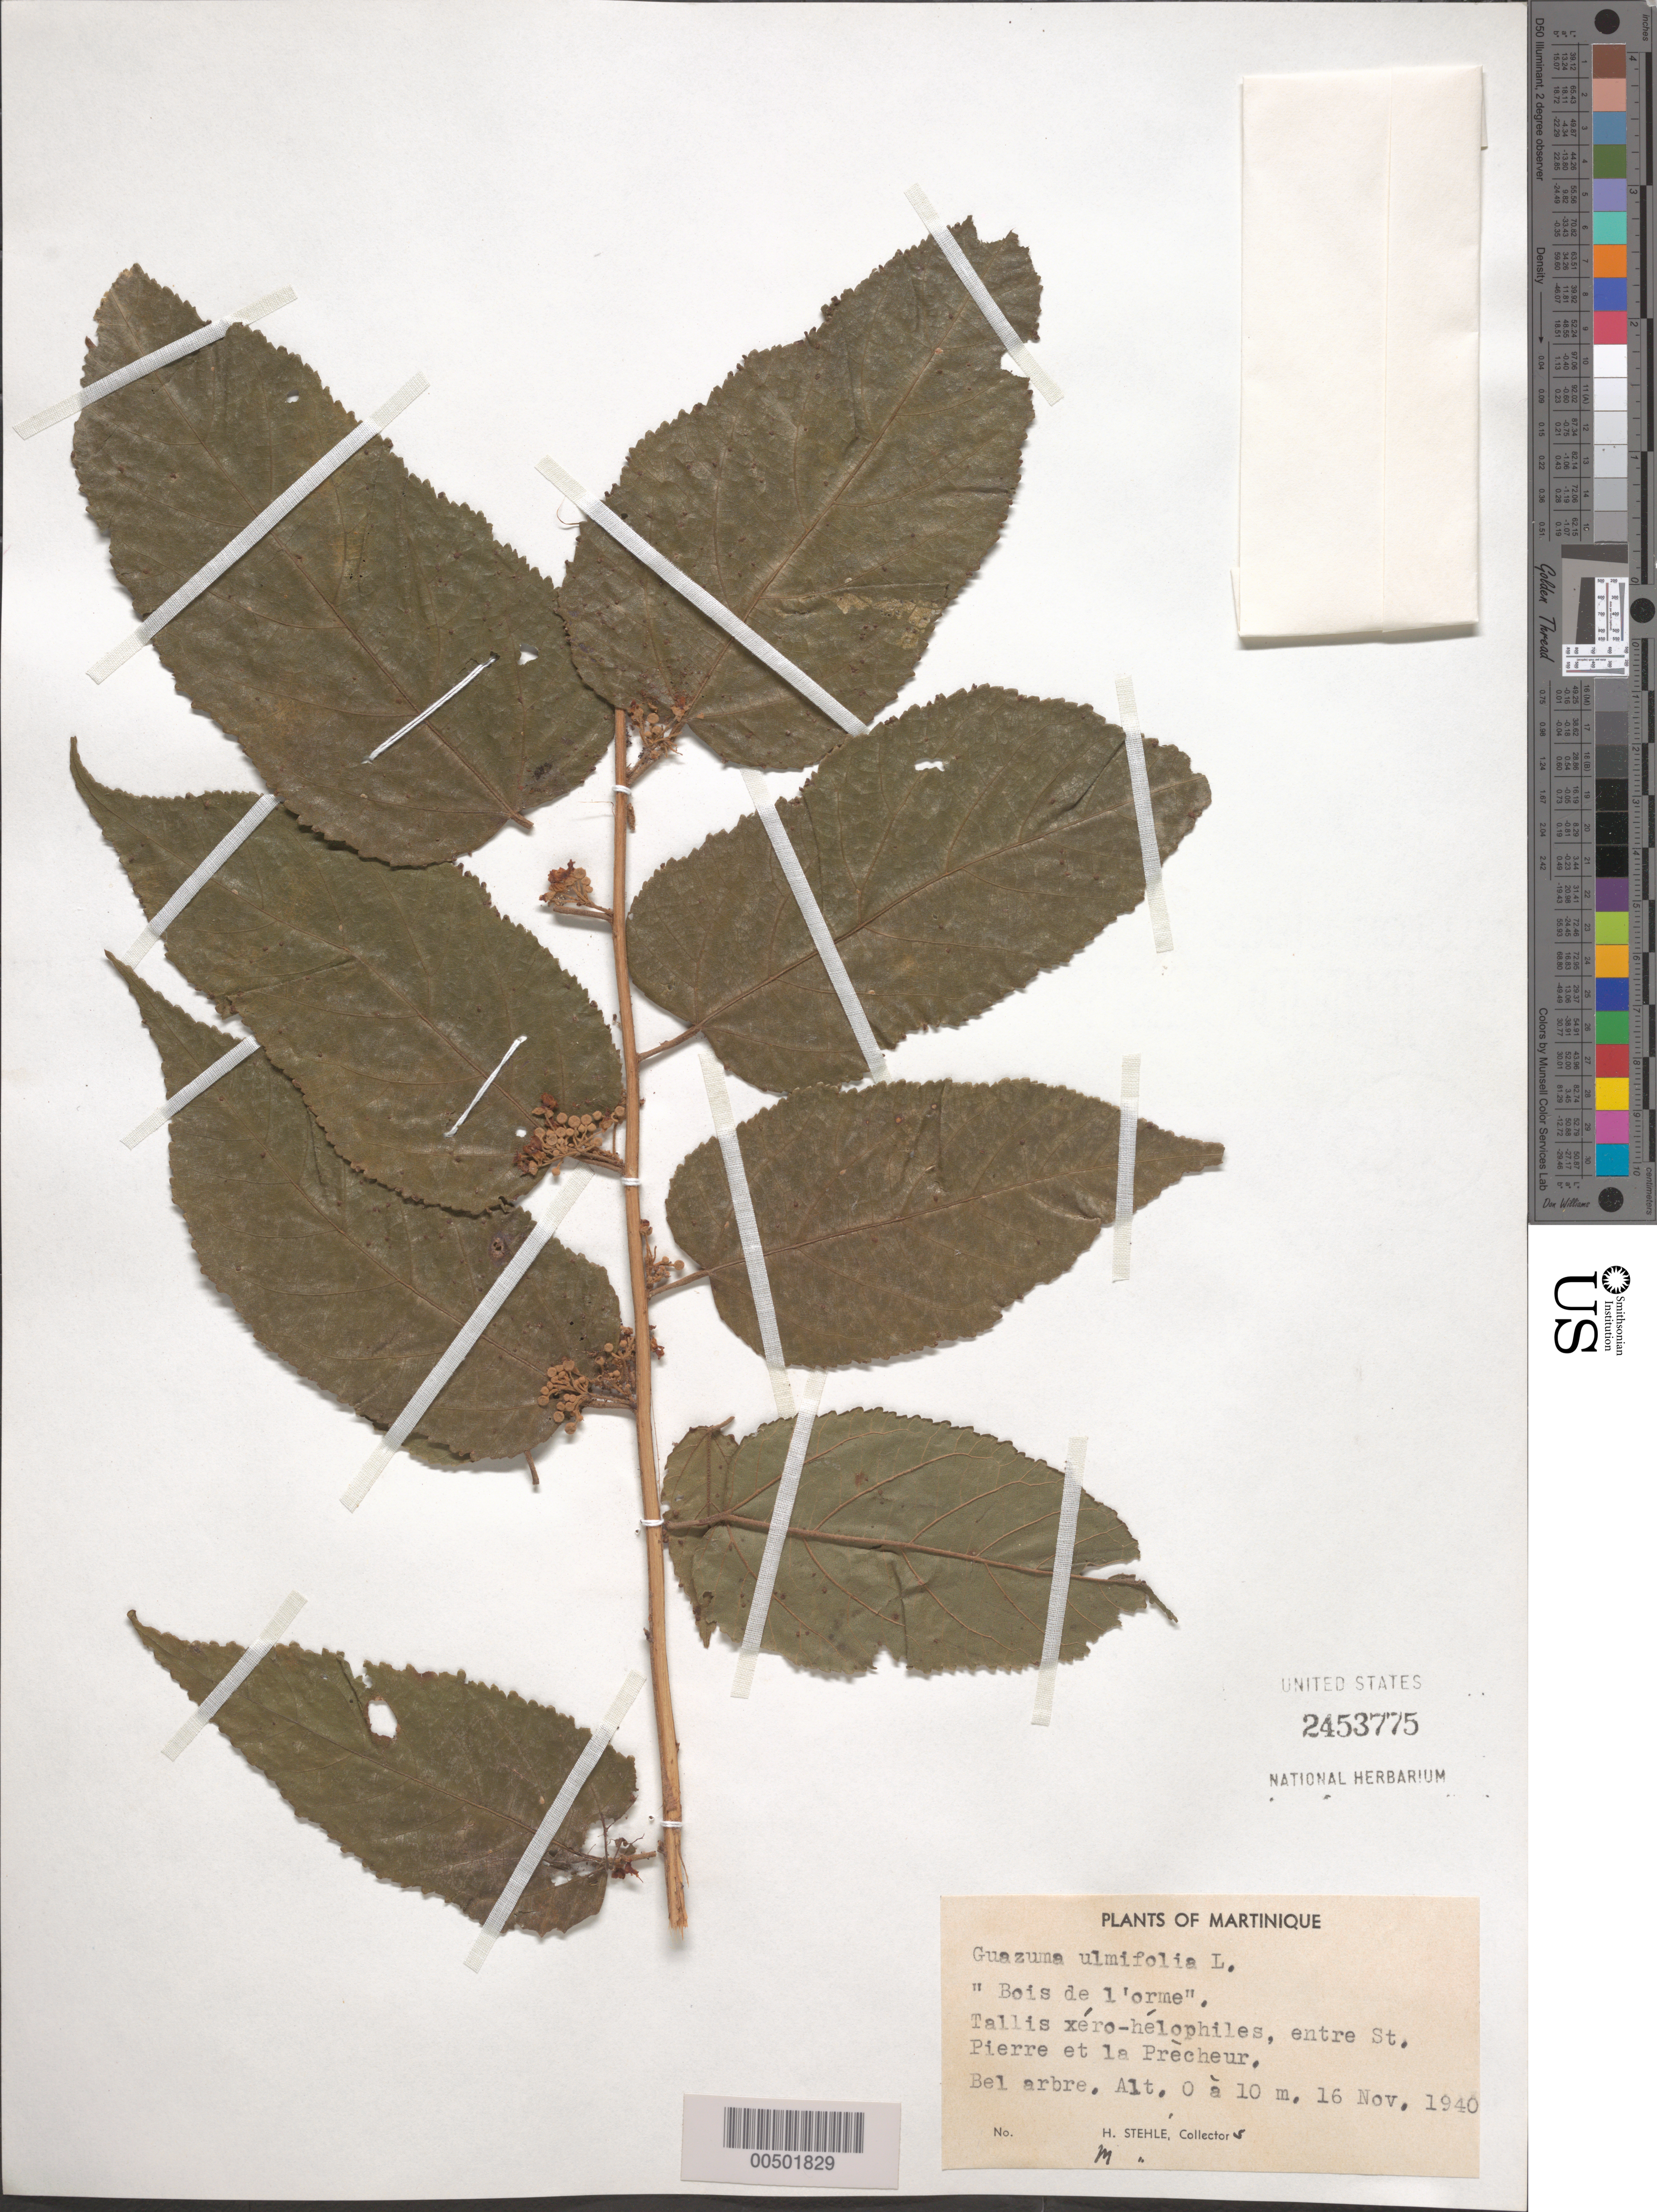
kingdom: Plantae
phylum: Tracheophyta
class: Magnoliopsida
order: Malvales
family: Malvaceae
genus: Guazuma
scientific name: Guazuma ulmifolia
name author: Lam.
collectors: H. Stehlé & M. Stehlé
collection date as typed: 16 Nov 1940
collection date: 1940-11-16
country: Martinique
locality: Entre St. Pierre et la Prècheur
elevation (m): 0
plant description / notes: Common name: Bois de l'orme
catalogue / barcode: US 2453775